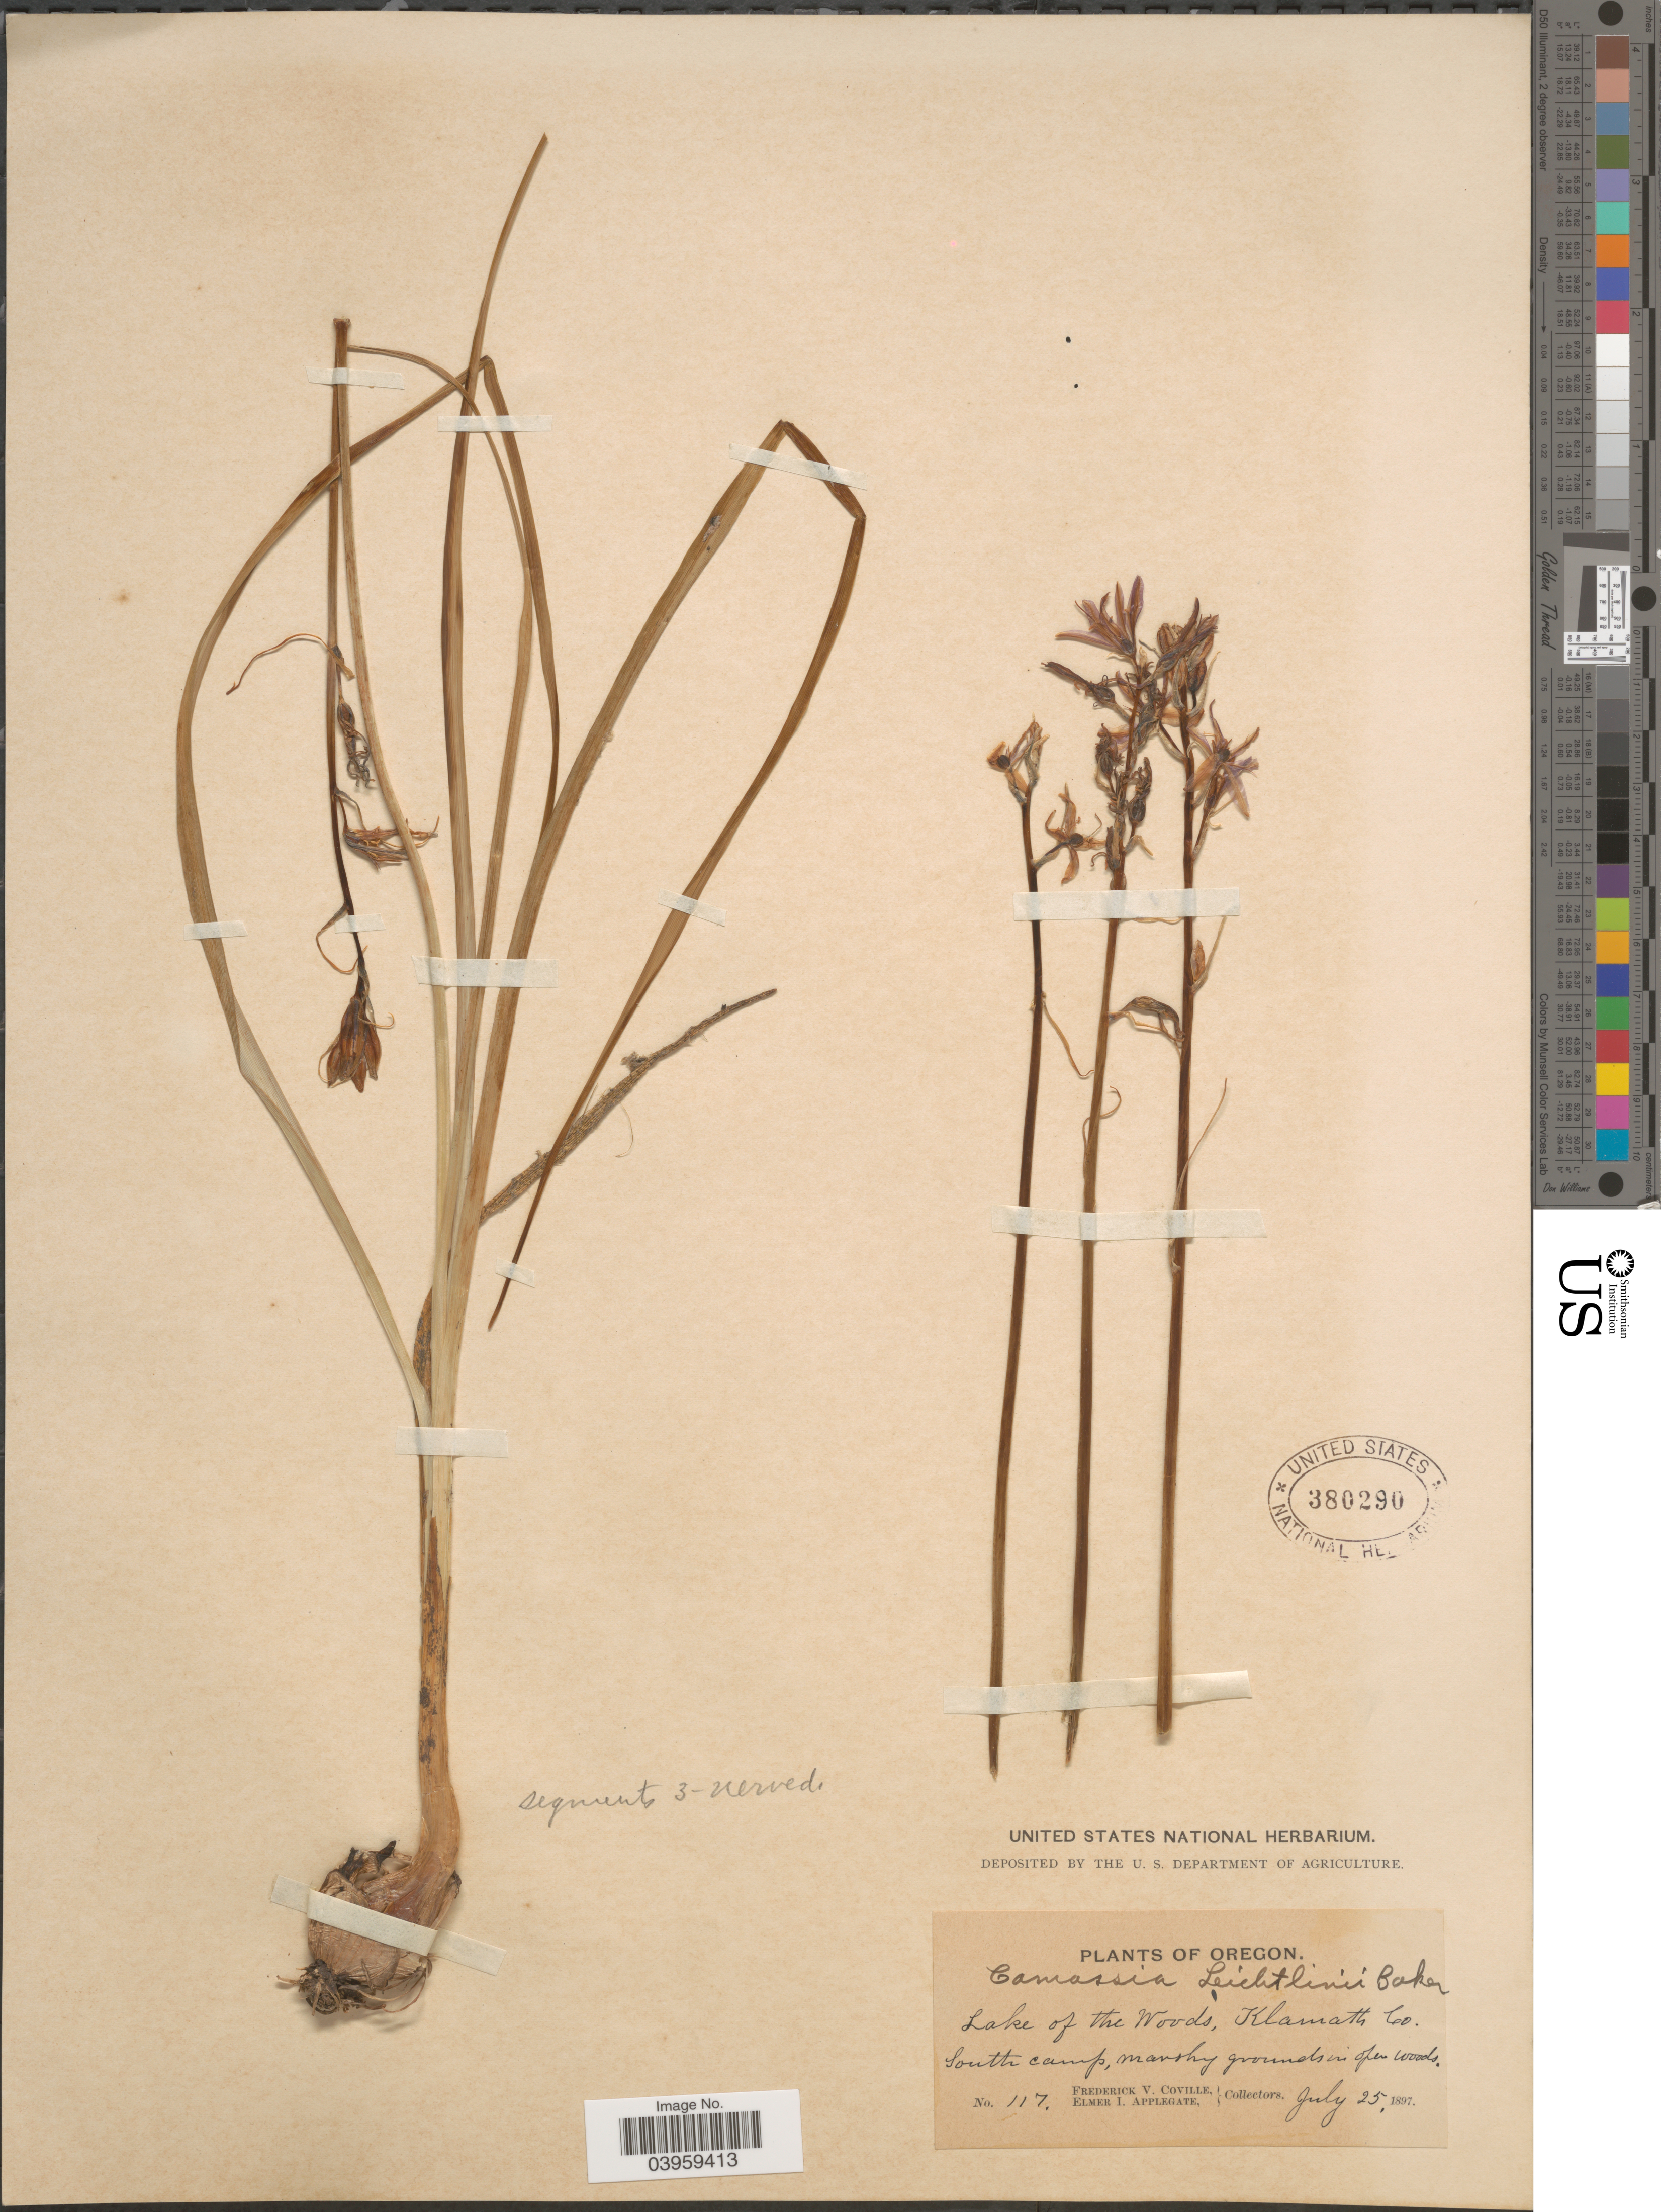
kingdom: Plantae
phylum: Tracheophyta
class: Liliopsida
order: Asparagales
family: Asparagaceae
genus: Camassia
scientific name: Camassia leichtlinii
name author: (Baker) S. Watson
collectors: F. V. Coville & E. I. Applegate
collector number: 117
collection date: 1897-07-25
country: United States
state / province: Oregon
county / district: Klamath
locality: Lake of the Woods, Klamath Co. South camp.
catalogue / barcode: US 380290